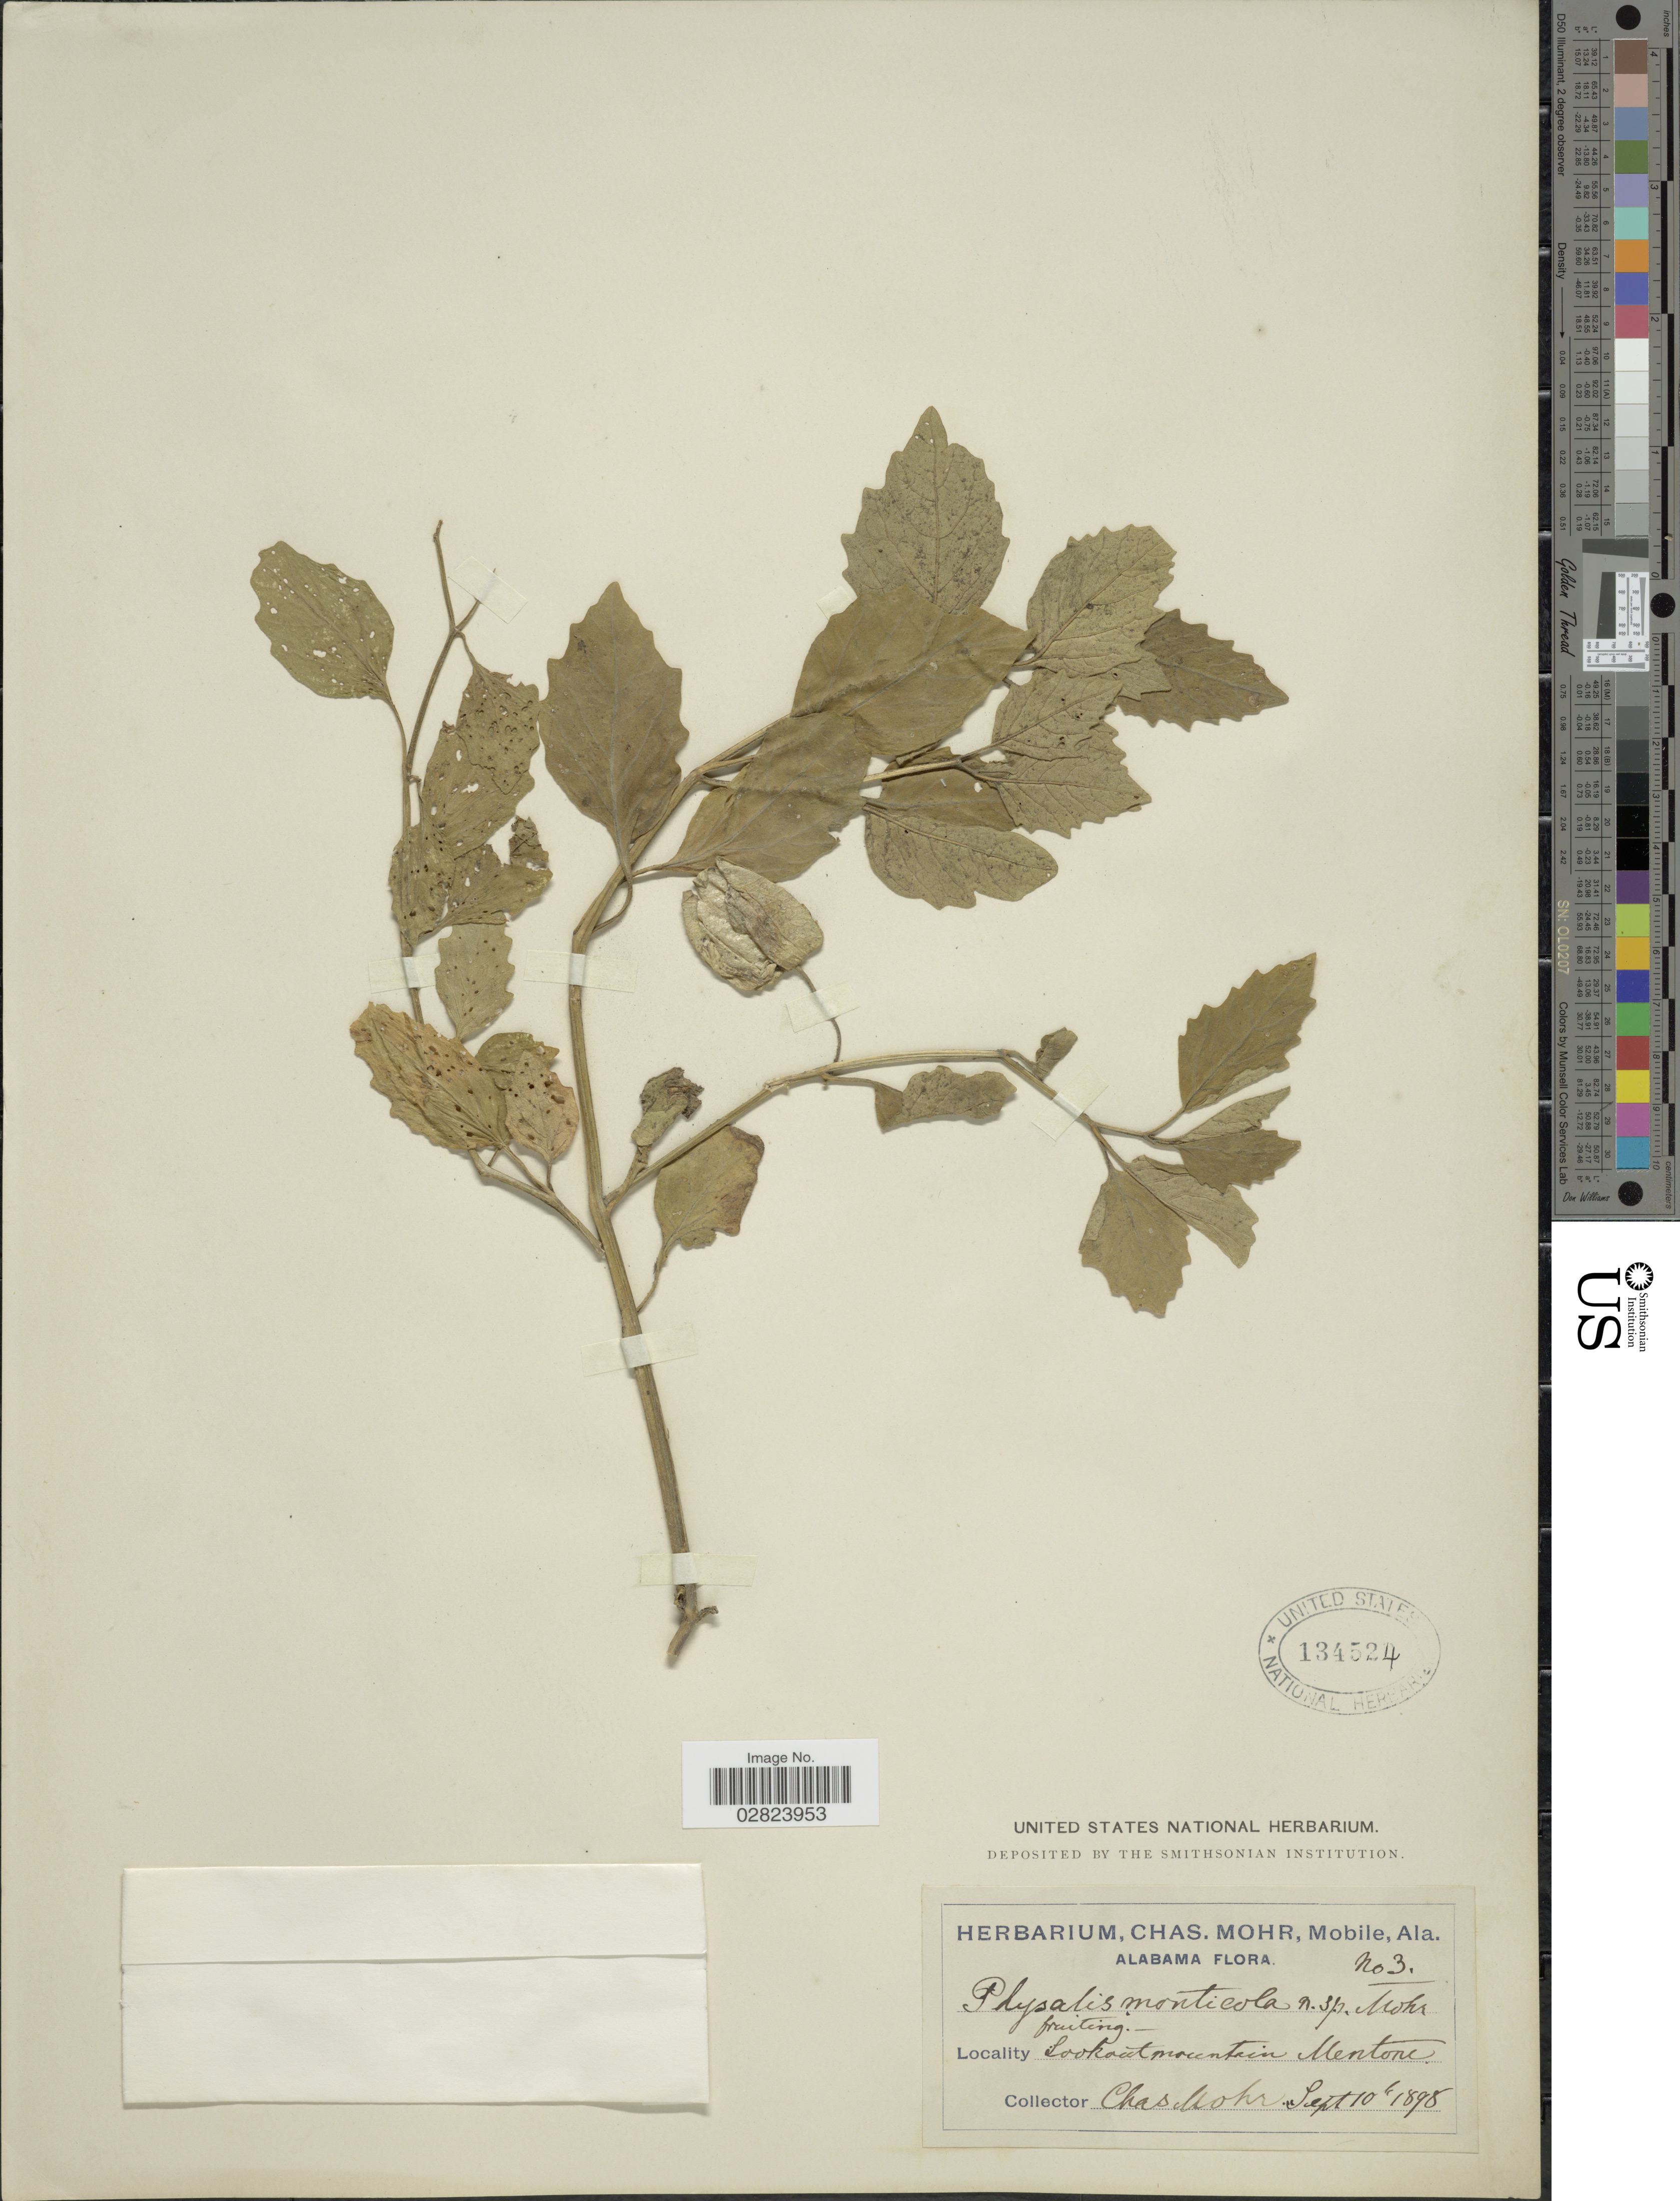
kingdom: Plantae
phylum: Tracheophyta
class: Magnoliopsida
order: Solanales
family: Solanaceae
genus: Physalis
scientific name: Physalis monticola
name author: C. Mohr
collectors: Mohr, C. T. (herbarium)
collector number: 3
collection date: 1898-09-10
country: United States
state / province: Alabama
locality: Lookout mountain Mentone.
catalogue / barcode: US 134524